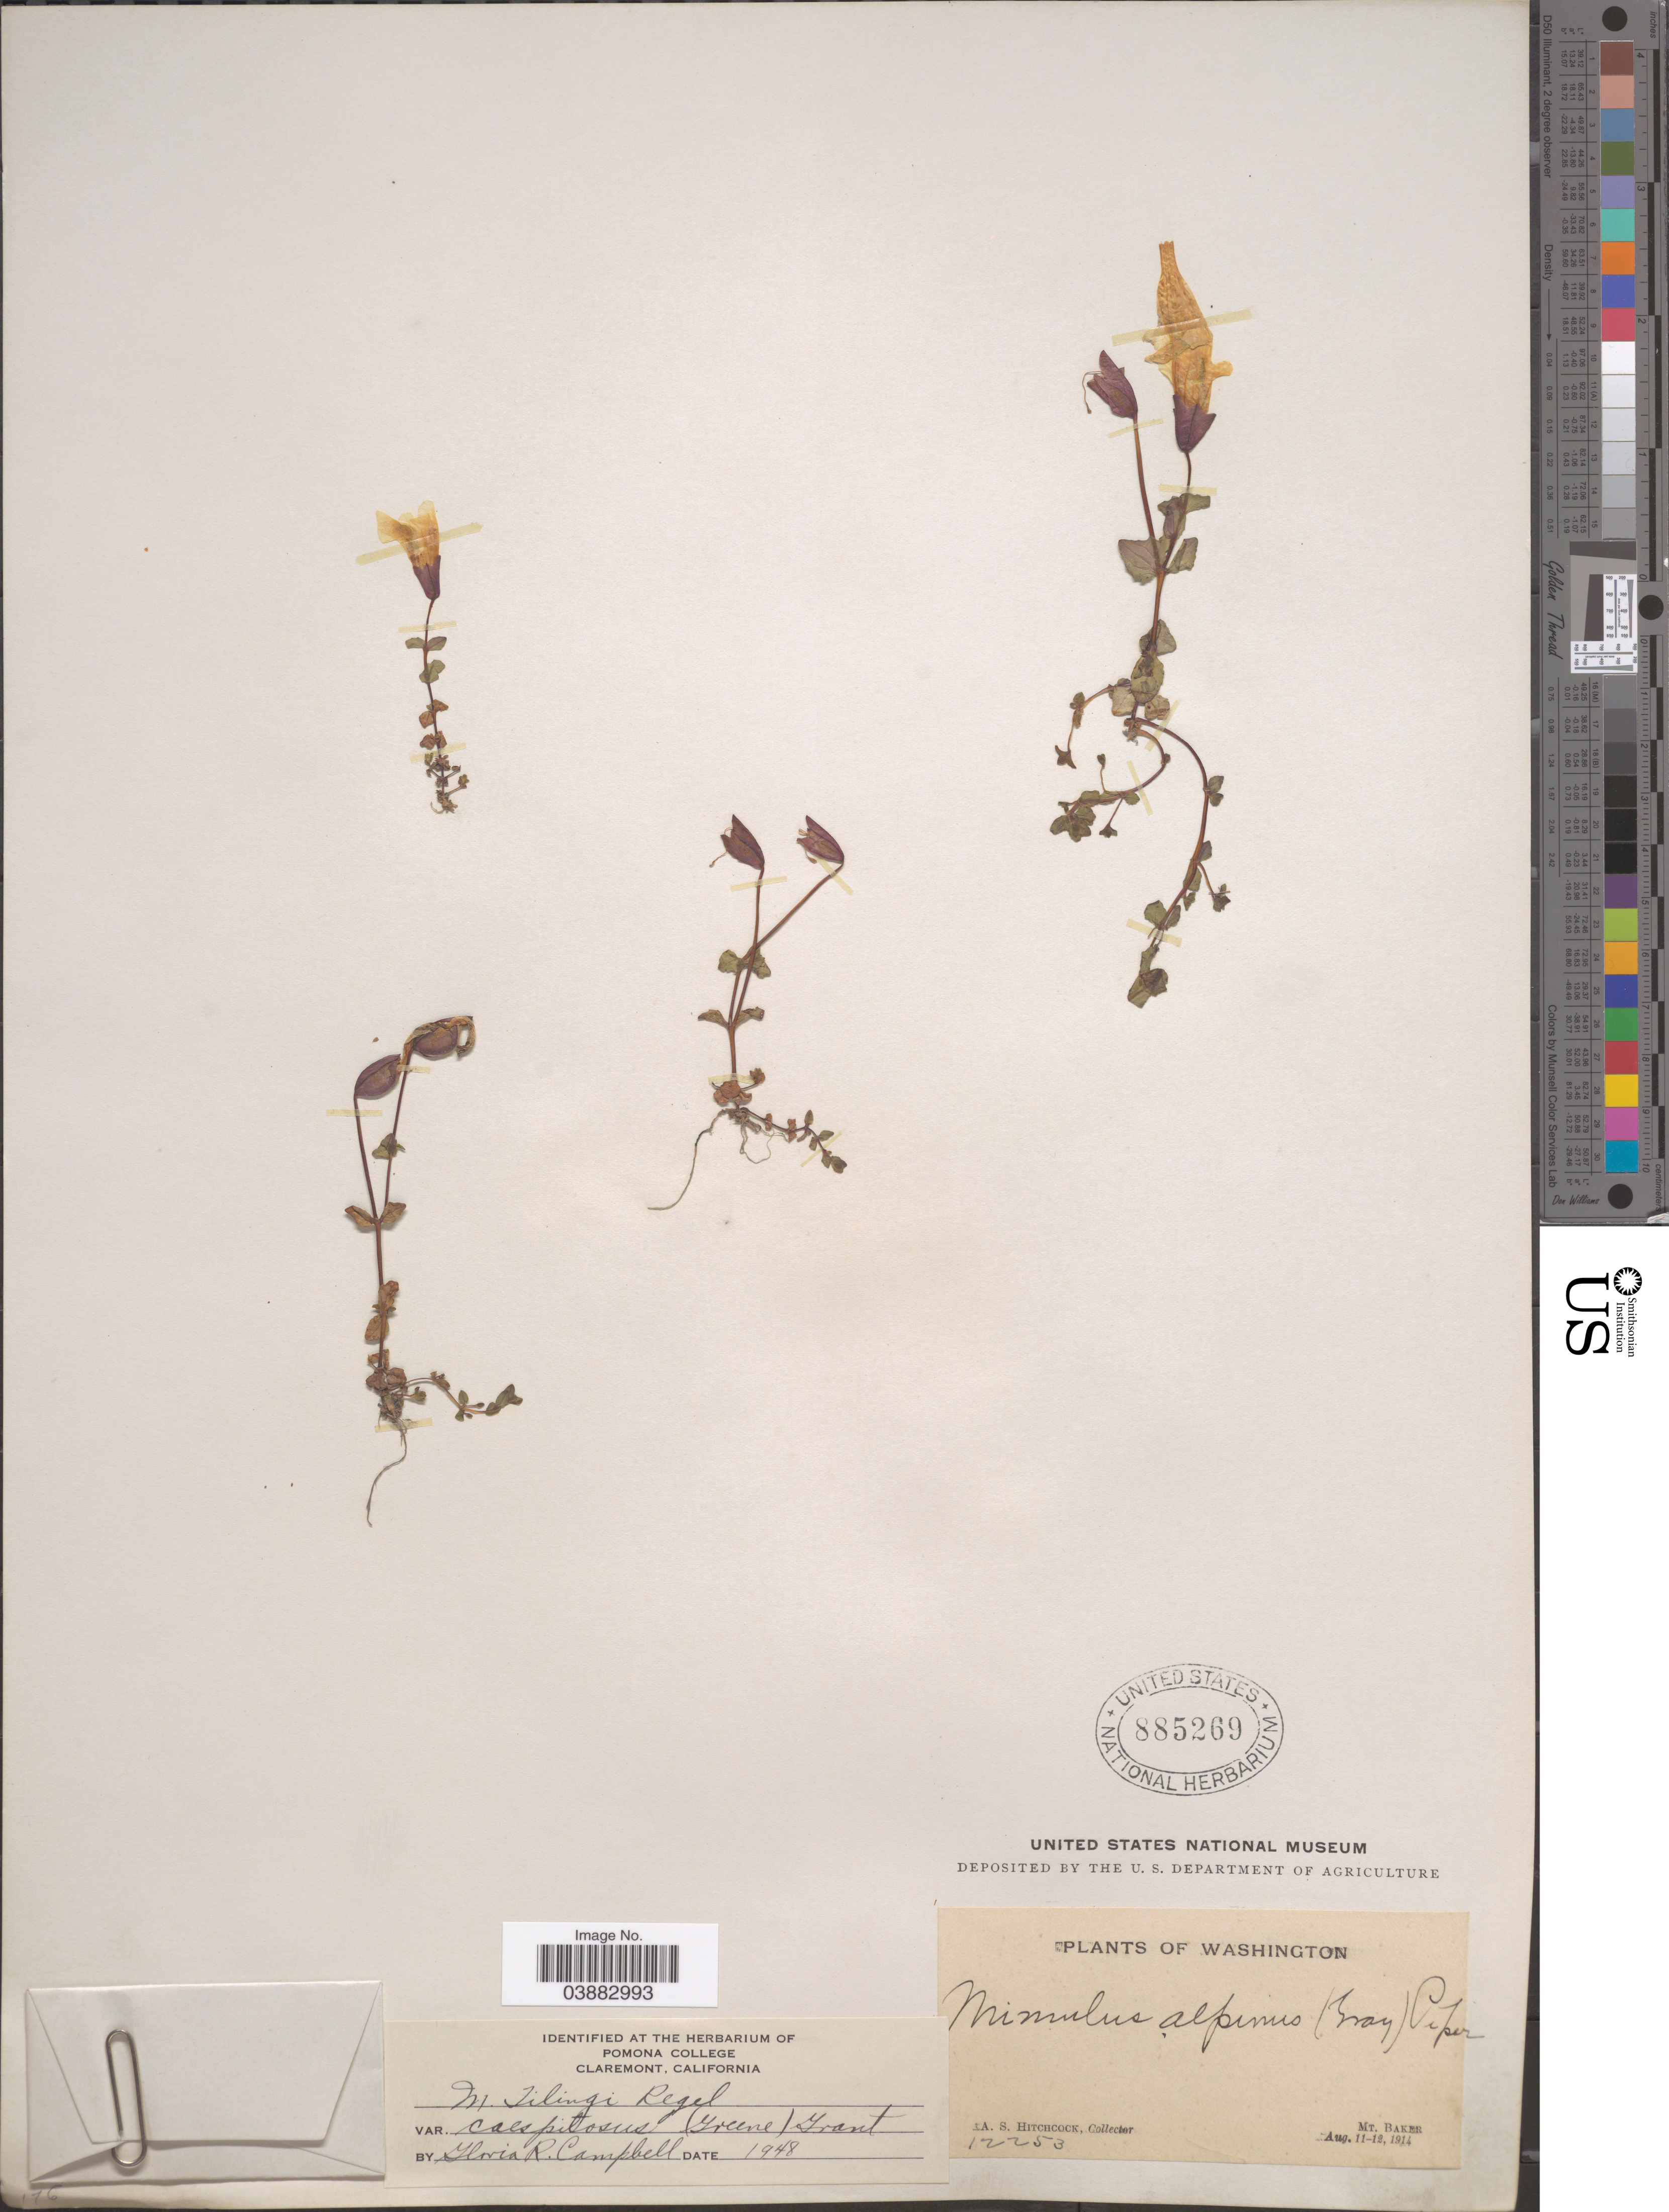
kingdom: Plantae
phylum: Tracheophyta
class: Magnoliopsida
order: Lamiales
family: Phrymaceae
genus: Mimulus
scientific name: Mimulus tilingii var. caespitosus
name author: (Greene) A.L. Grant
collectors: A. S. Hitchcock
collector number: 12253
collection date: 1914-08-11/1914-08-12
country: United States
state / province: Washington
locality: Mt. Baker.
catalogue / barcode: US 885269